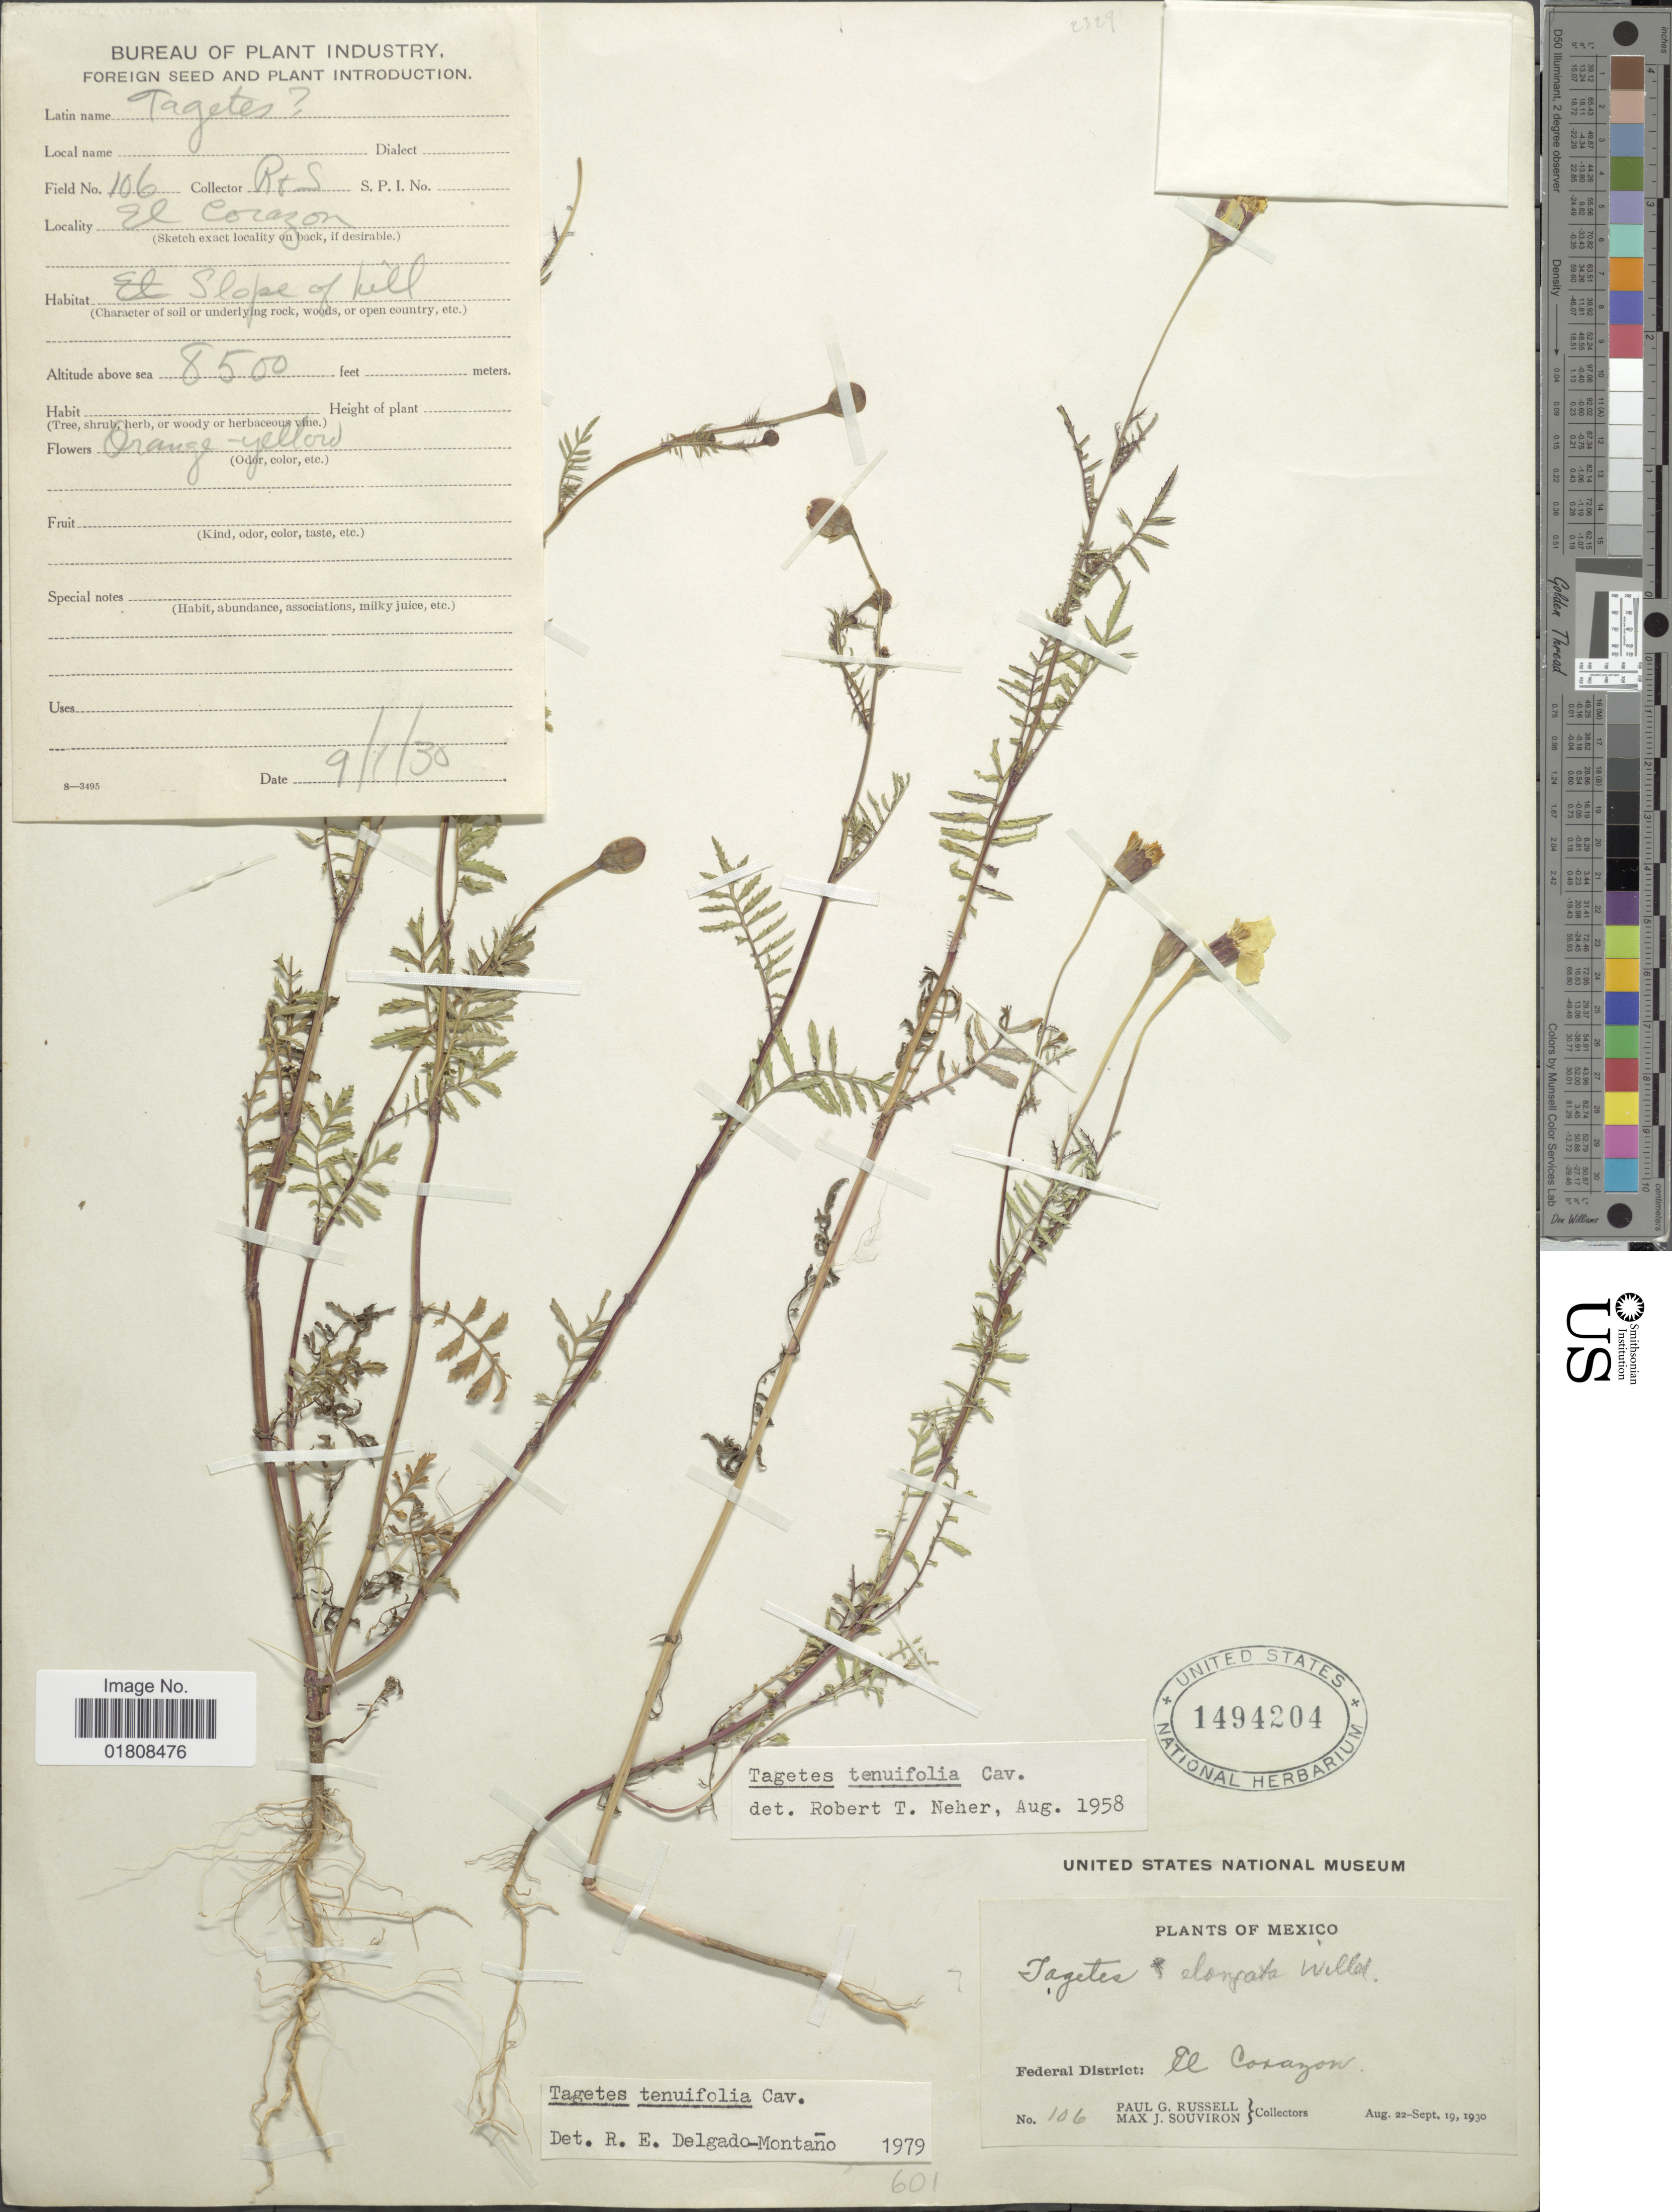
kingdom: Plantae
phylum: Tracheophyta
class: Magnoliopsida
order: Asterales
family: Asteraceae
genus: Tagetes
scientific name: Tagetes tenuifolia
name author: Cav.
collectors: P. G. Russell & M. J. Souviron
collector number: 106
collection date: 1930-09-01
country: Mexico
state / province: Distrito Federal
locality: Federal District, El Corazon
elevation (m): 2591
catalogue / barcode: US 1494204